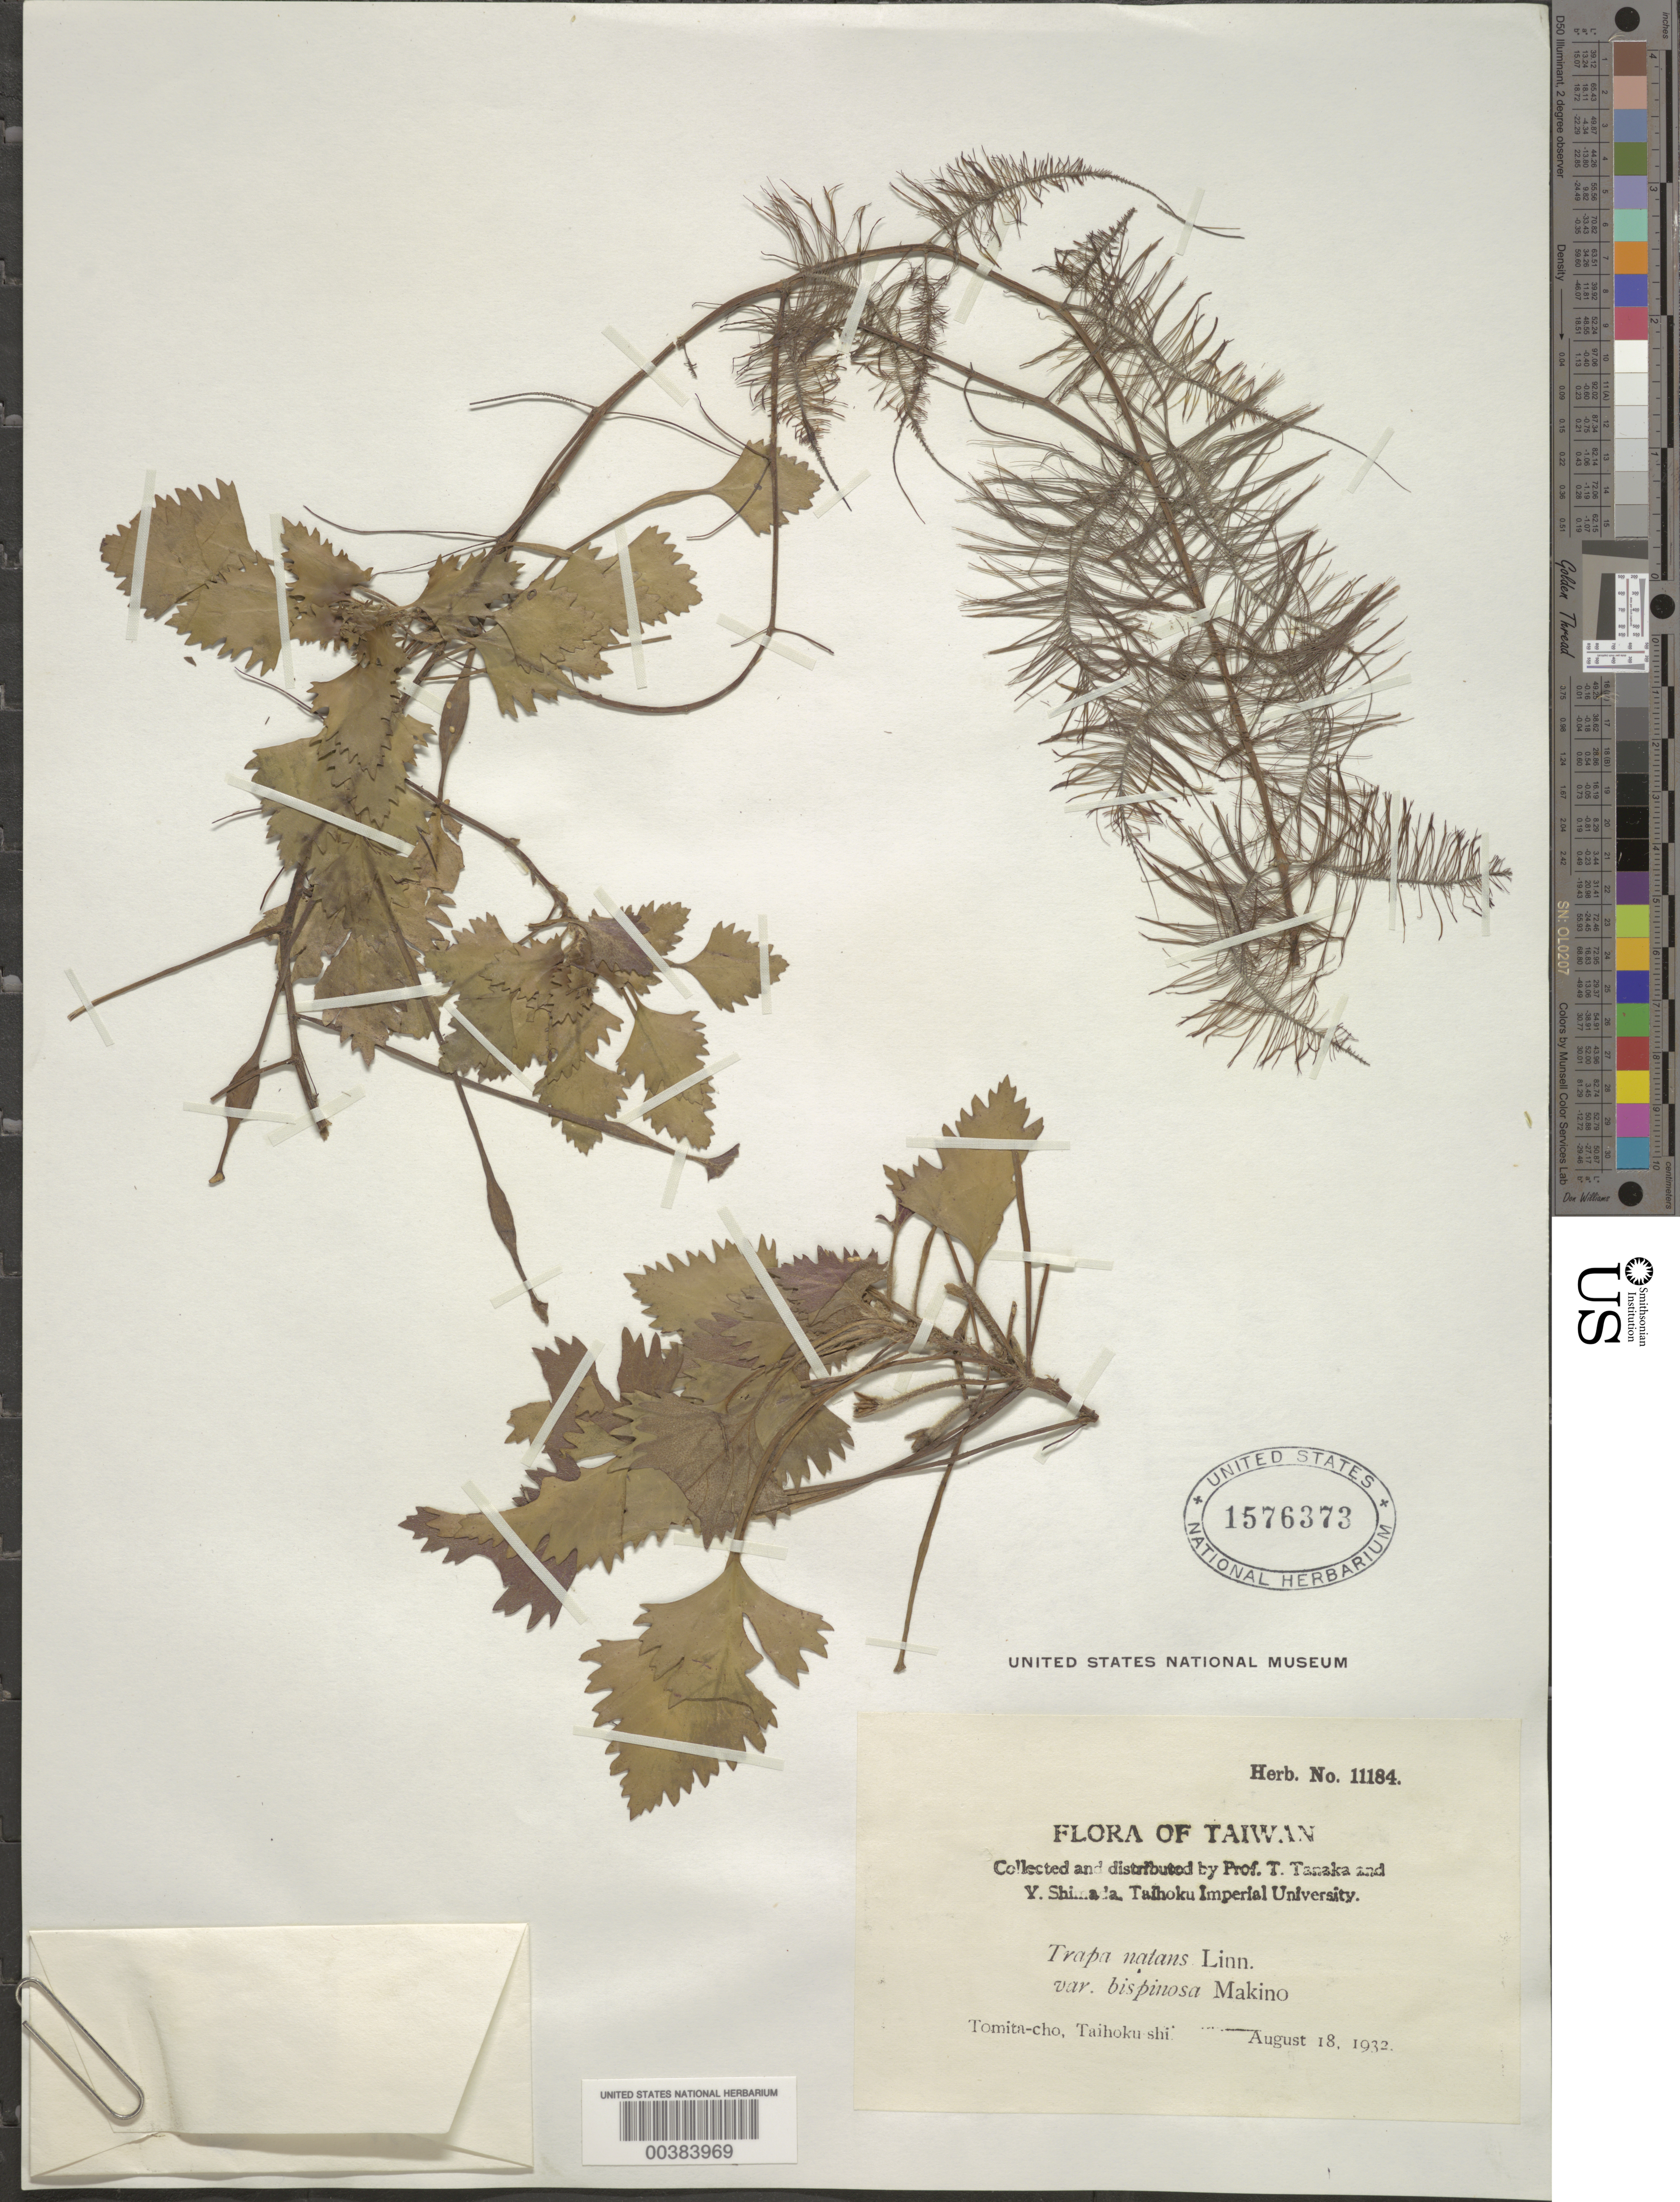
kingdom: Plantae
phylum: Tracheophyta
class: Magnoliopsida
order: Myrtales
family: Lythraceae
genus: Trapa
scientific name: Trapa natans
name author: L.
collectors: T. Tanaka & Y. Shimada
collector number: Herb. No. 11184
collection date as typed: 18 Aug 1932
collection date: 1932-08-18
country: Taiwan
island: Taiwan [Formosa]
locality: Tomita-cho, taihoku shi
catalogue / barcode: US 1576373